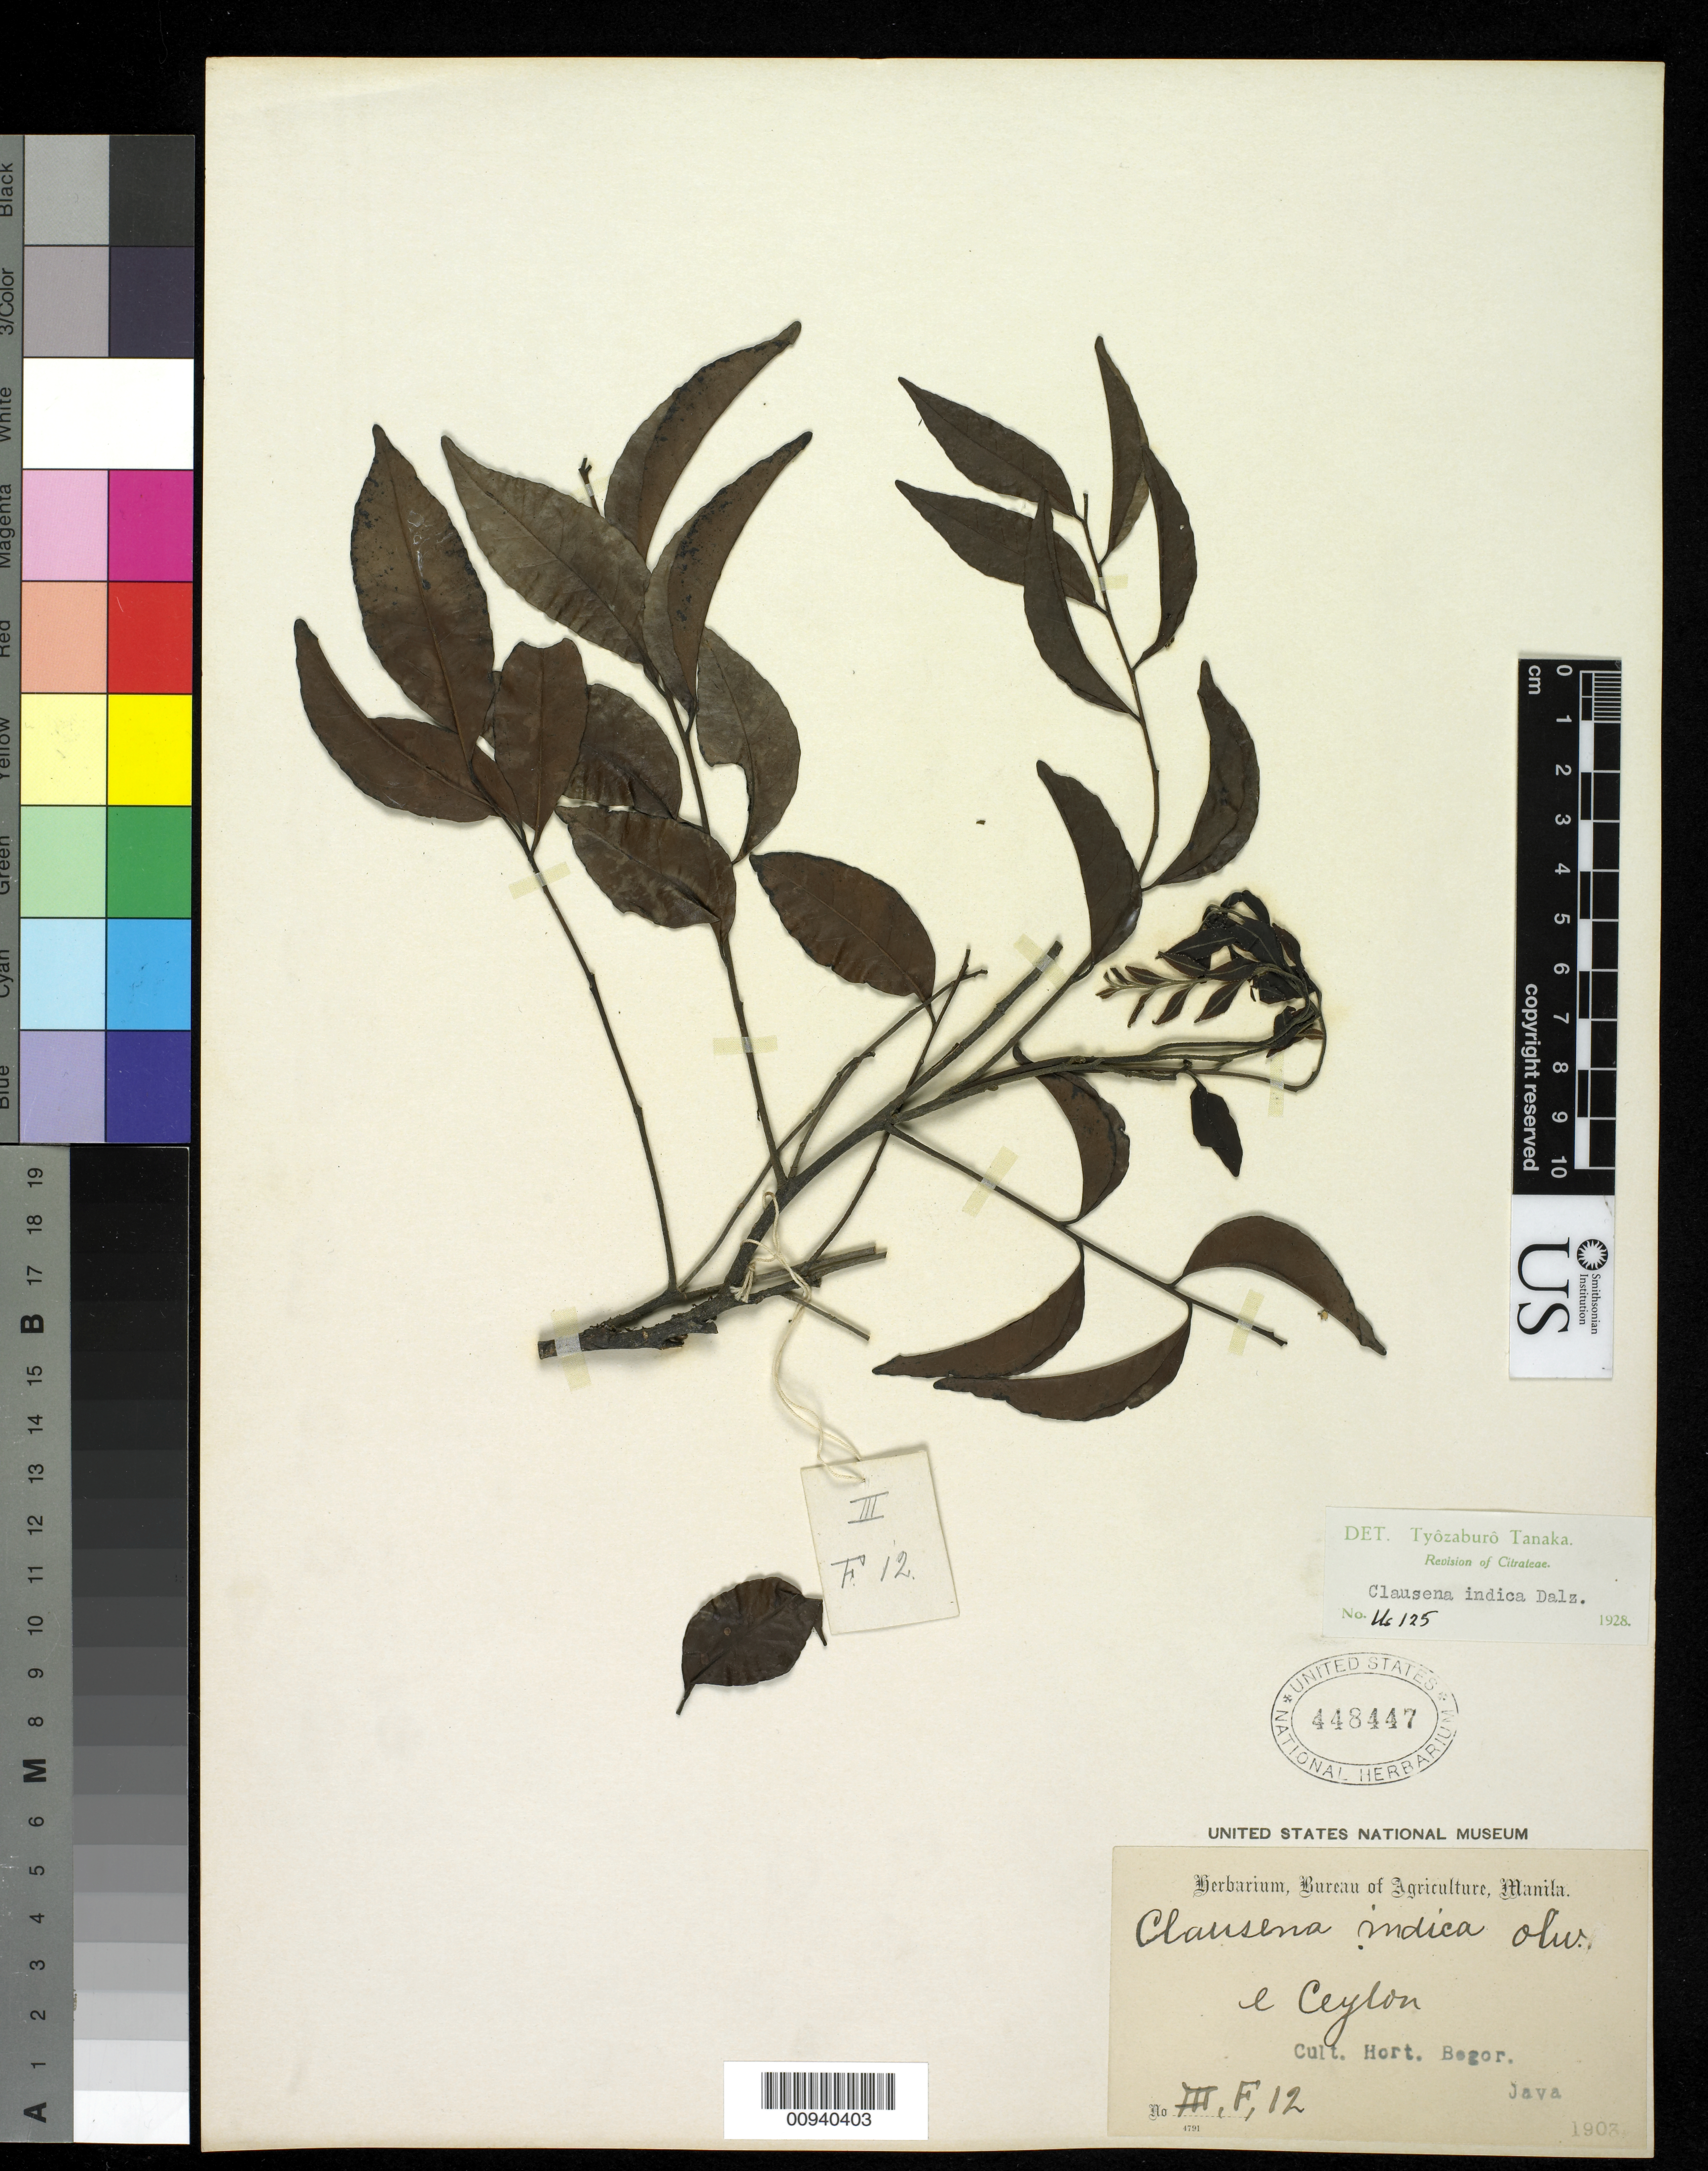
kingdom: Plantae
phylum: Tracheophyta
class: Magnoliopsida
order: Sapindales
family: Rutaceae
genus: Clausena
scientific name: Clausena indica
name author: (Dalzell) Oliv.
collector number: III F 12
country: Indonesia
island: Java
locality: Collected from Ceylon and cultivated in Hort. Bogor.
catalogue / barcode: US 448447